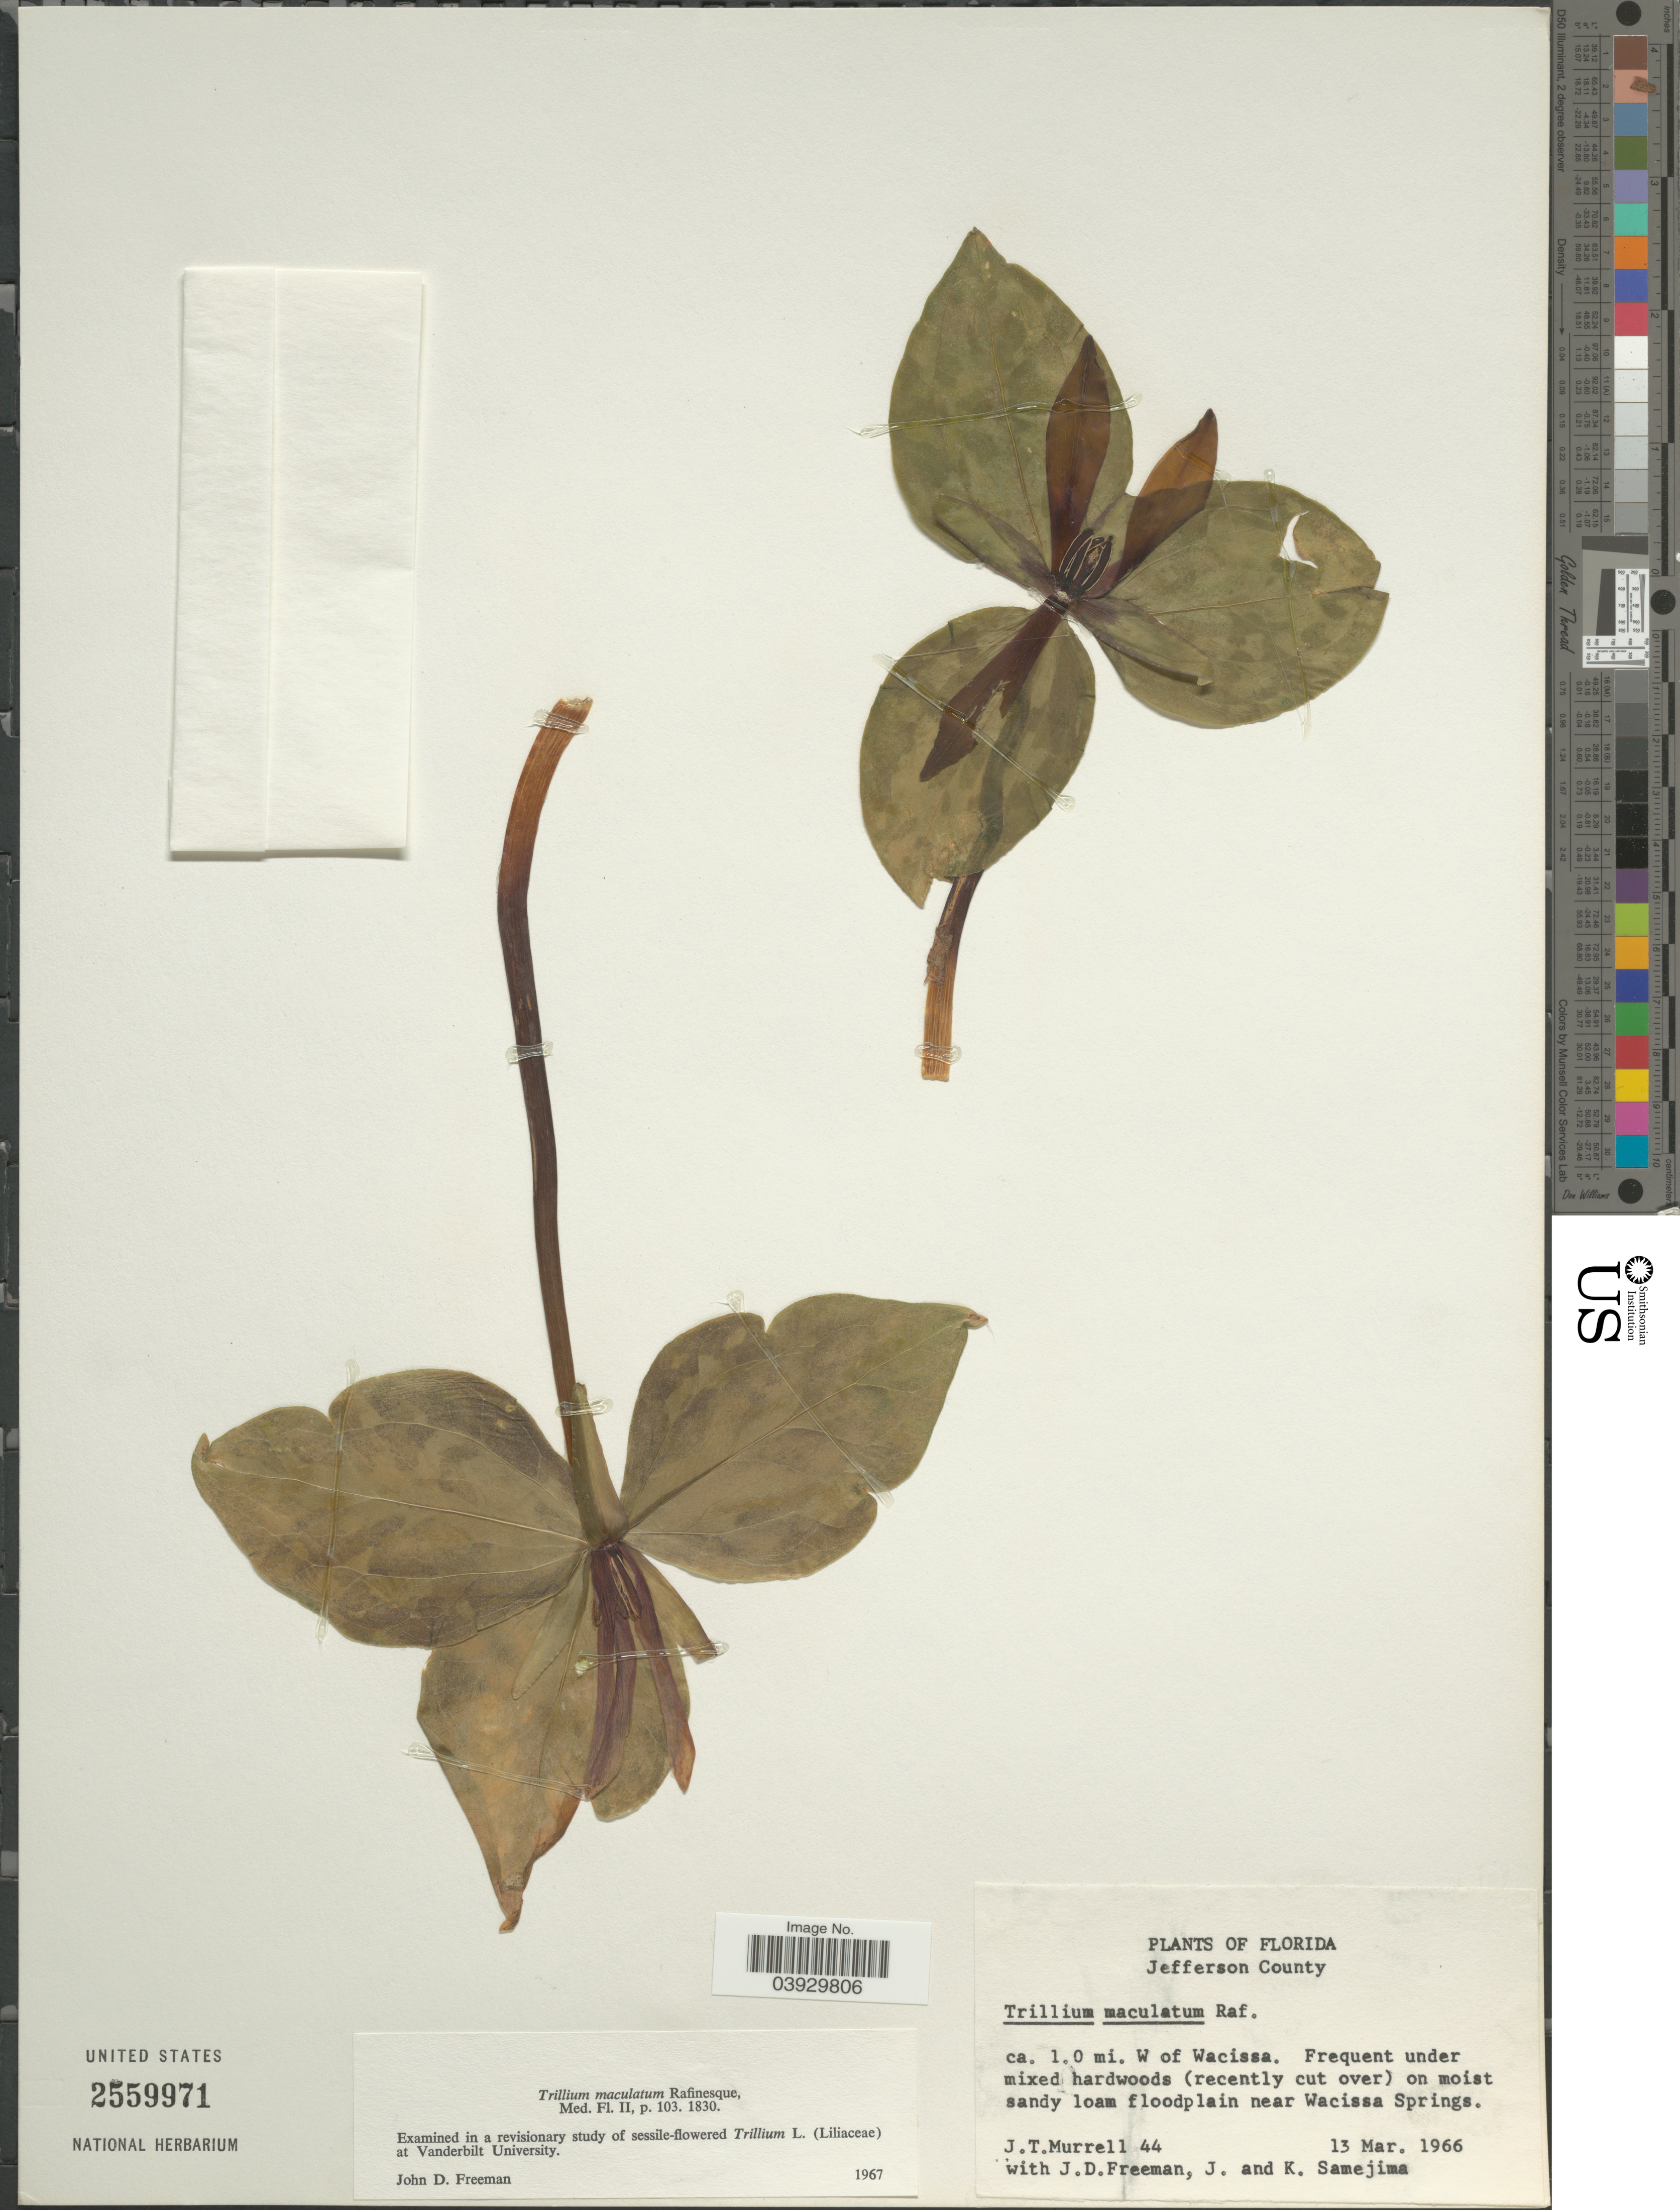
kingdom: Plantae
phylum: Tracheophyta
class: Liliopsida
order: Liliales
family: Melanthiaceae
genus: Trillium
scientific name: Trillium maculatum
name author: Raf.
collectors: J. Murrell, J. Freeman, J. Samejima & K. Samejima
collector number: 44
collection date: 1966-03-13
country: United States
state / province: Florida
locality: Jefferson County. Ca. 1.0 mi. W. of Wacissa. On moist sandy loam floodplain near Wacissa Springs.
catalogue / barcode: US 2559971